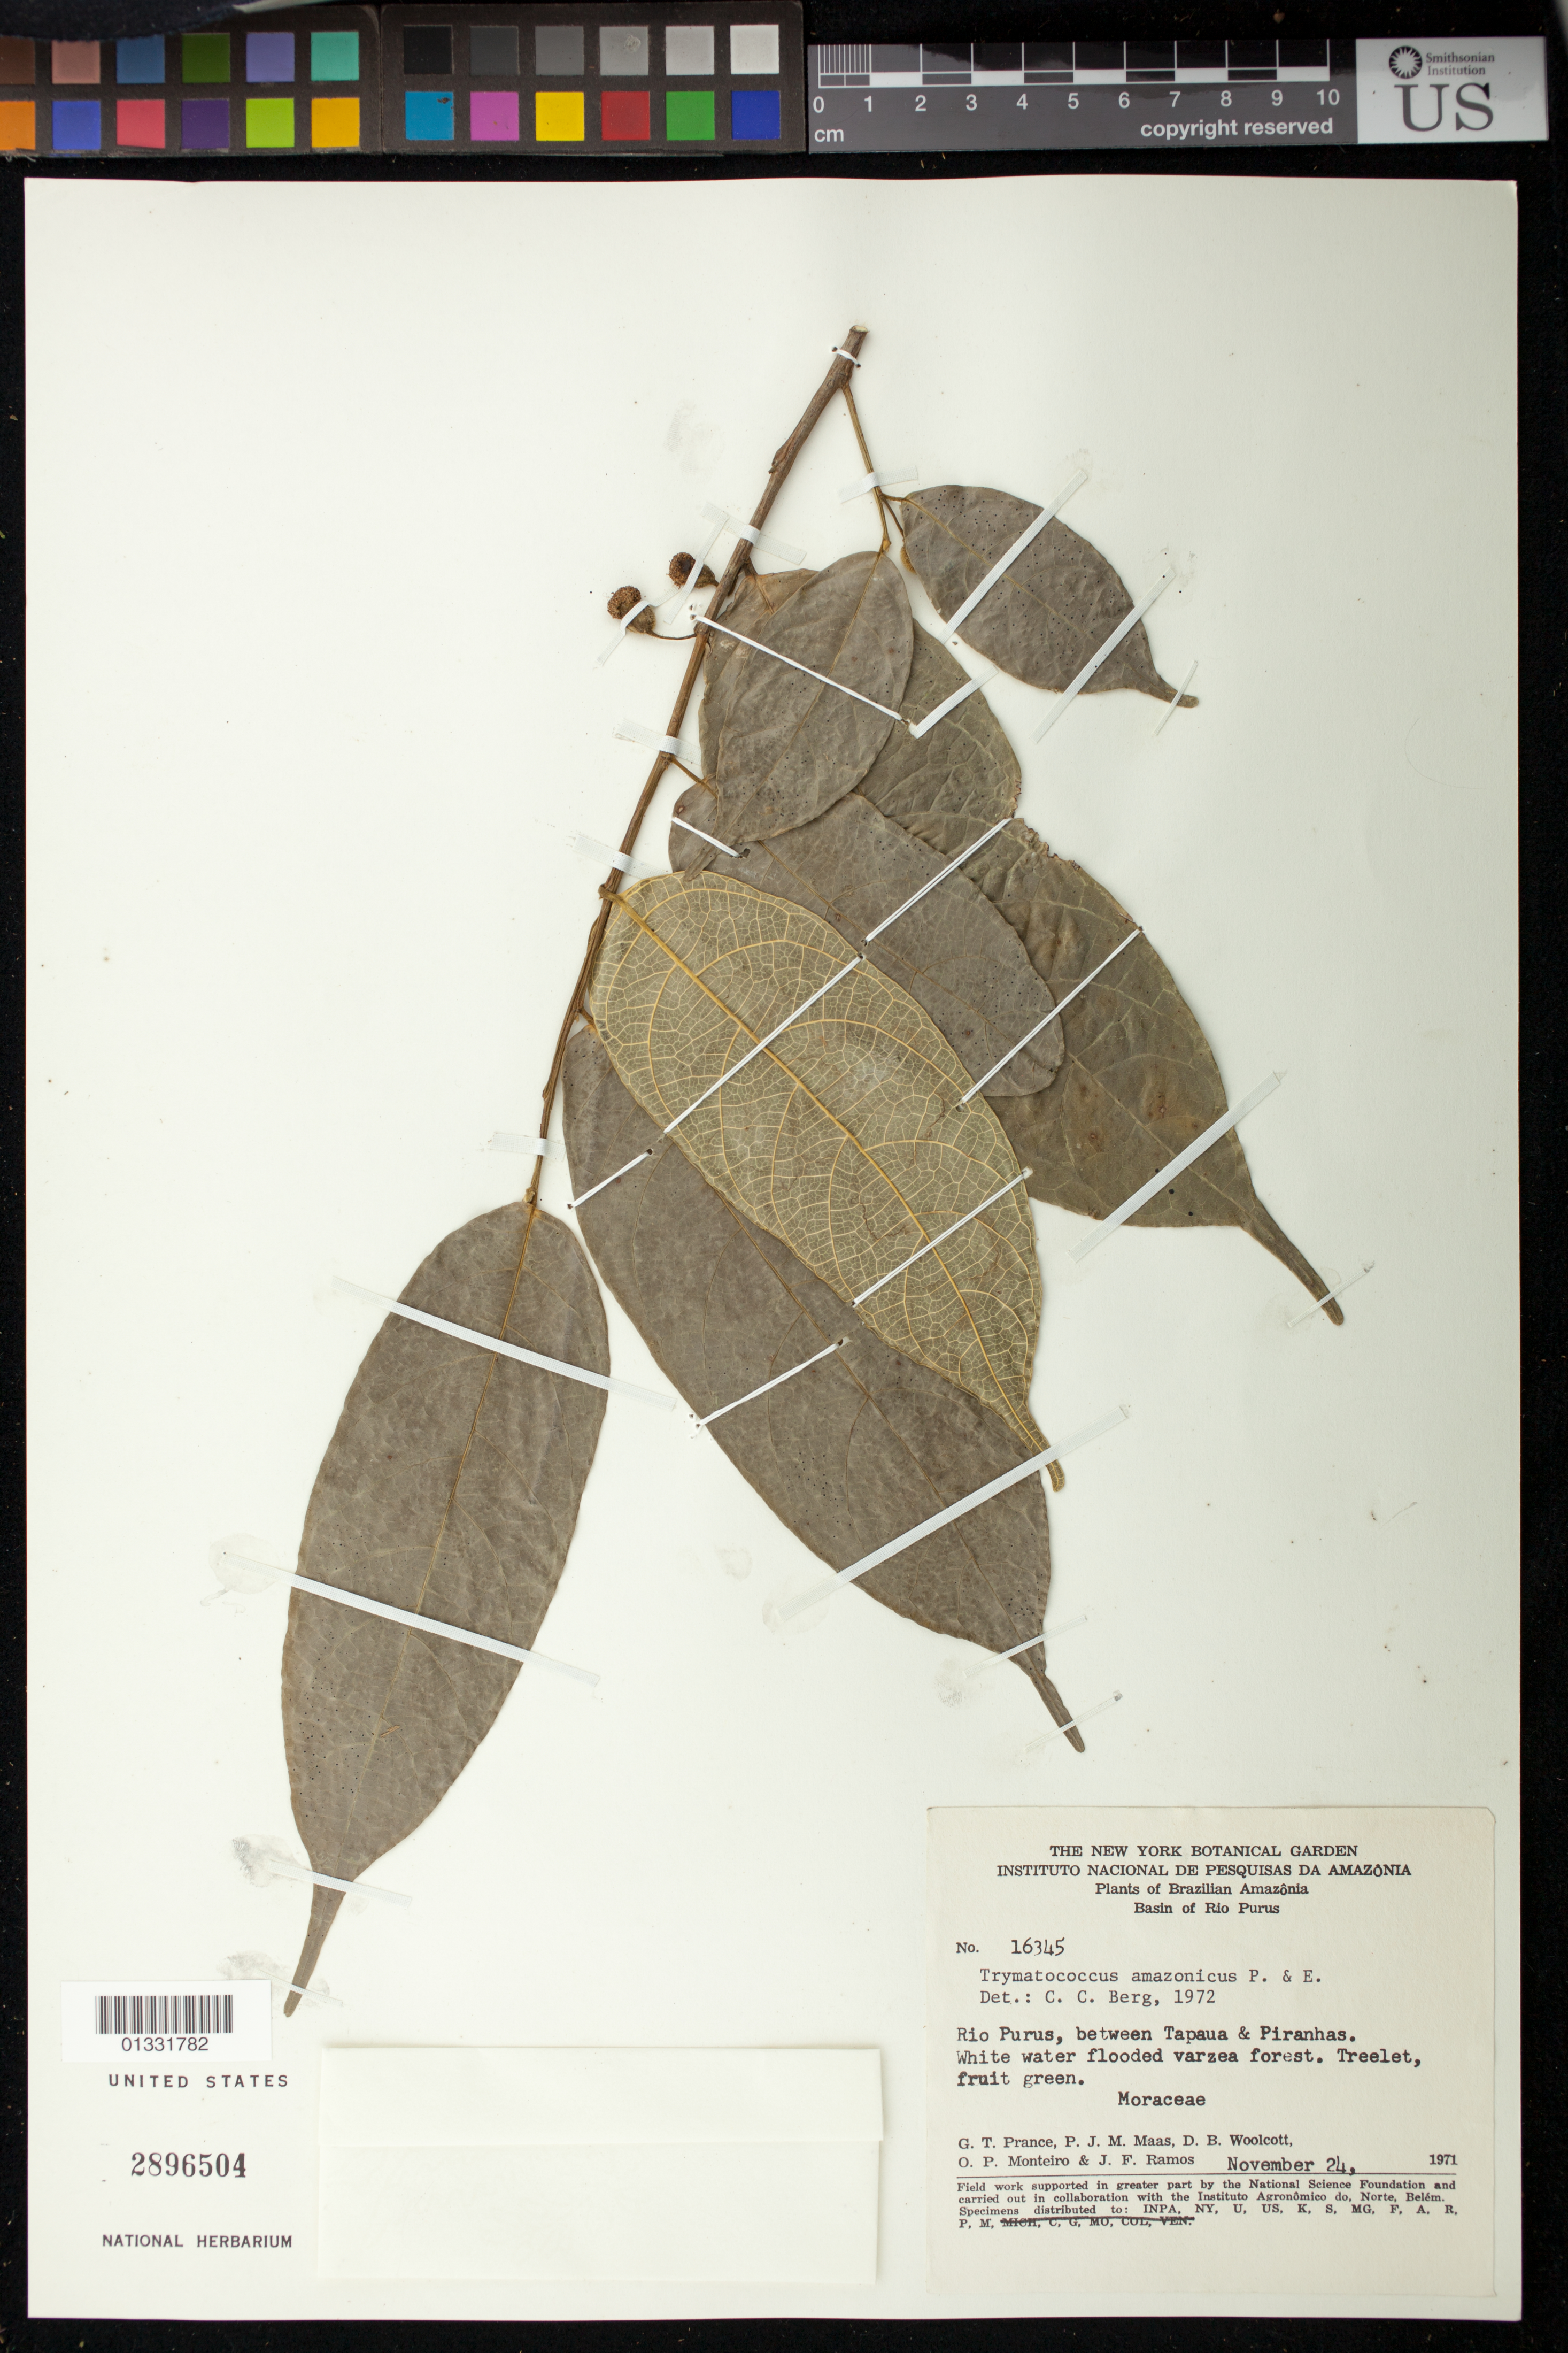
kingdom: Plantae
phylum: Tracheophyta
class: Magnoliopsida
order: Rosales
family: Moraceae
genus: Brosimum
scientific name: Brosimum amazonicum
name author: (Poepp. & Endl.) E. M. Gardner & Zerega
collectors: G. T. Prance, P. Maas, D. B. Woolcott, O. P. Monteiro & J. F. Ramos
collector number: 16345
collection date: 1971-11-24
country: Brazil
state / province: Amazonas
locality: Rio Purus, between Tapaua & Piranhas.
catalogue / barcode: US 2896504